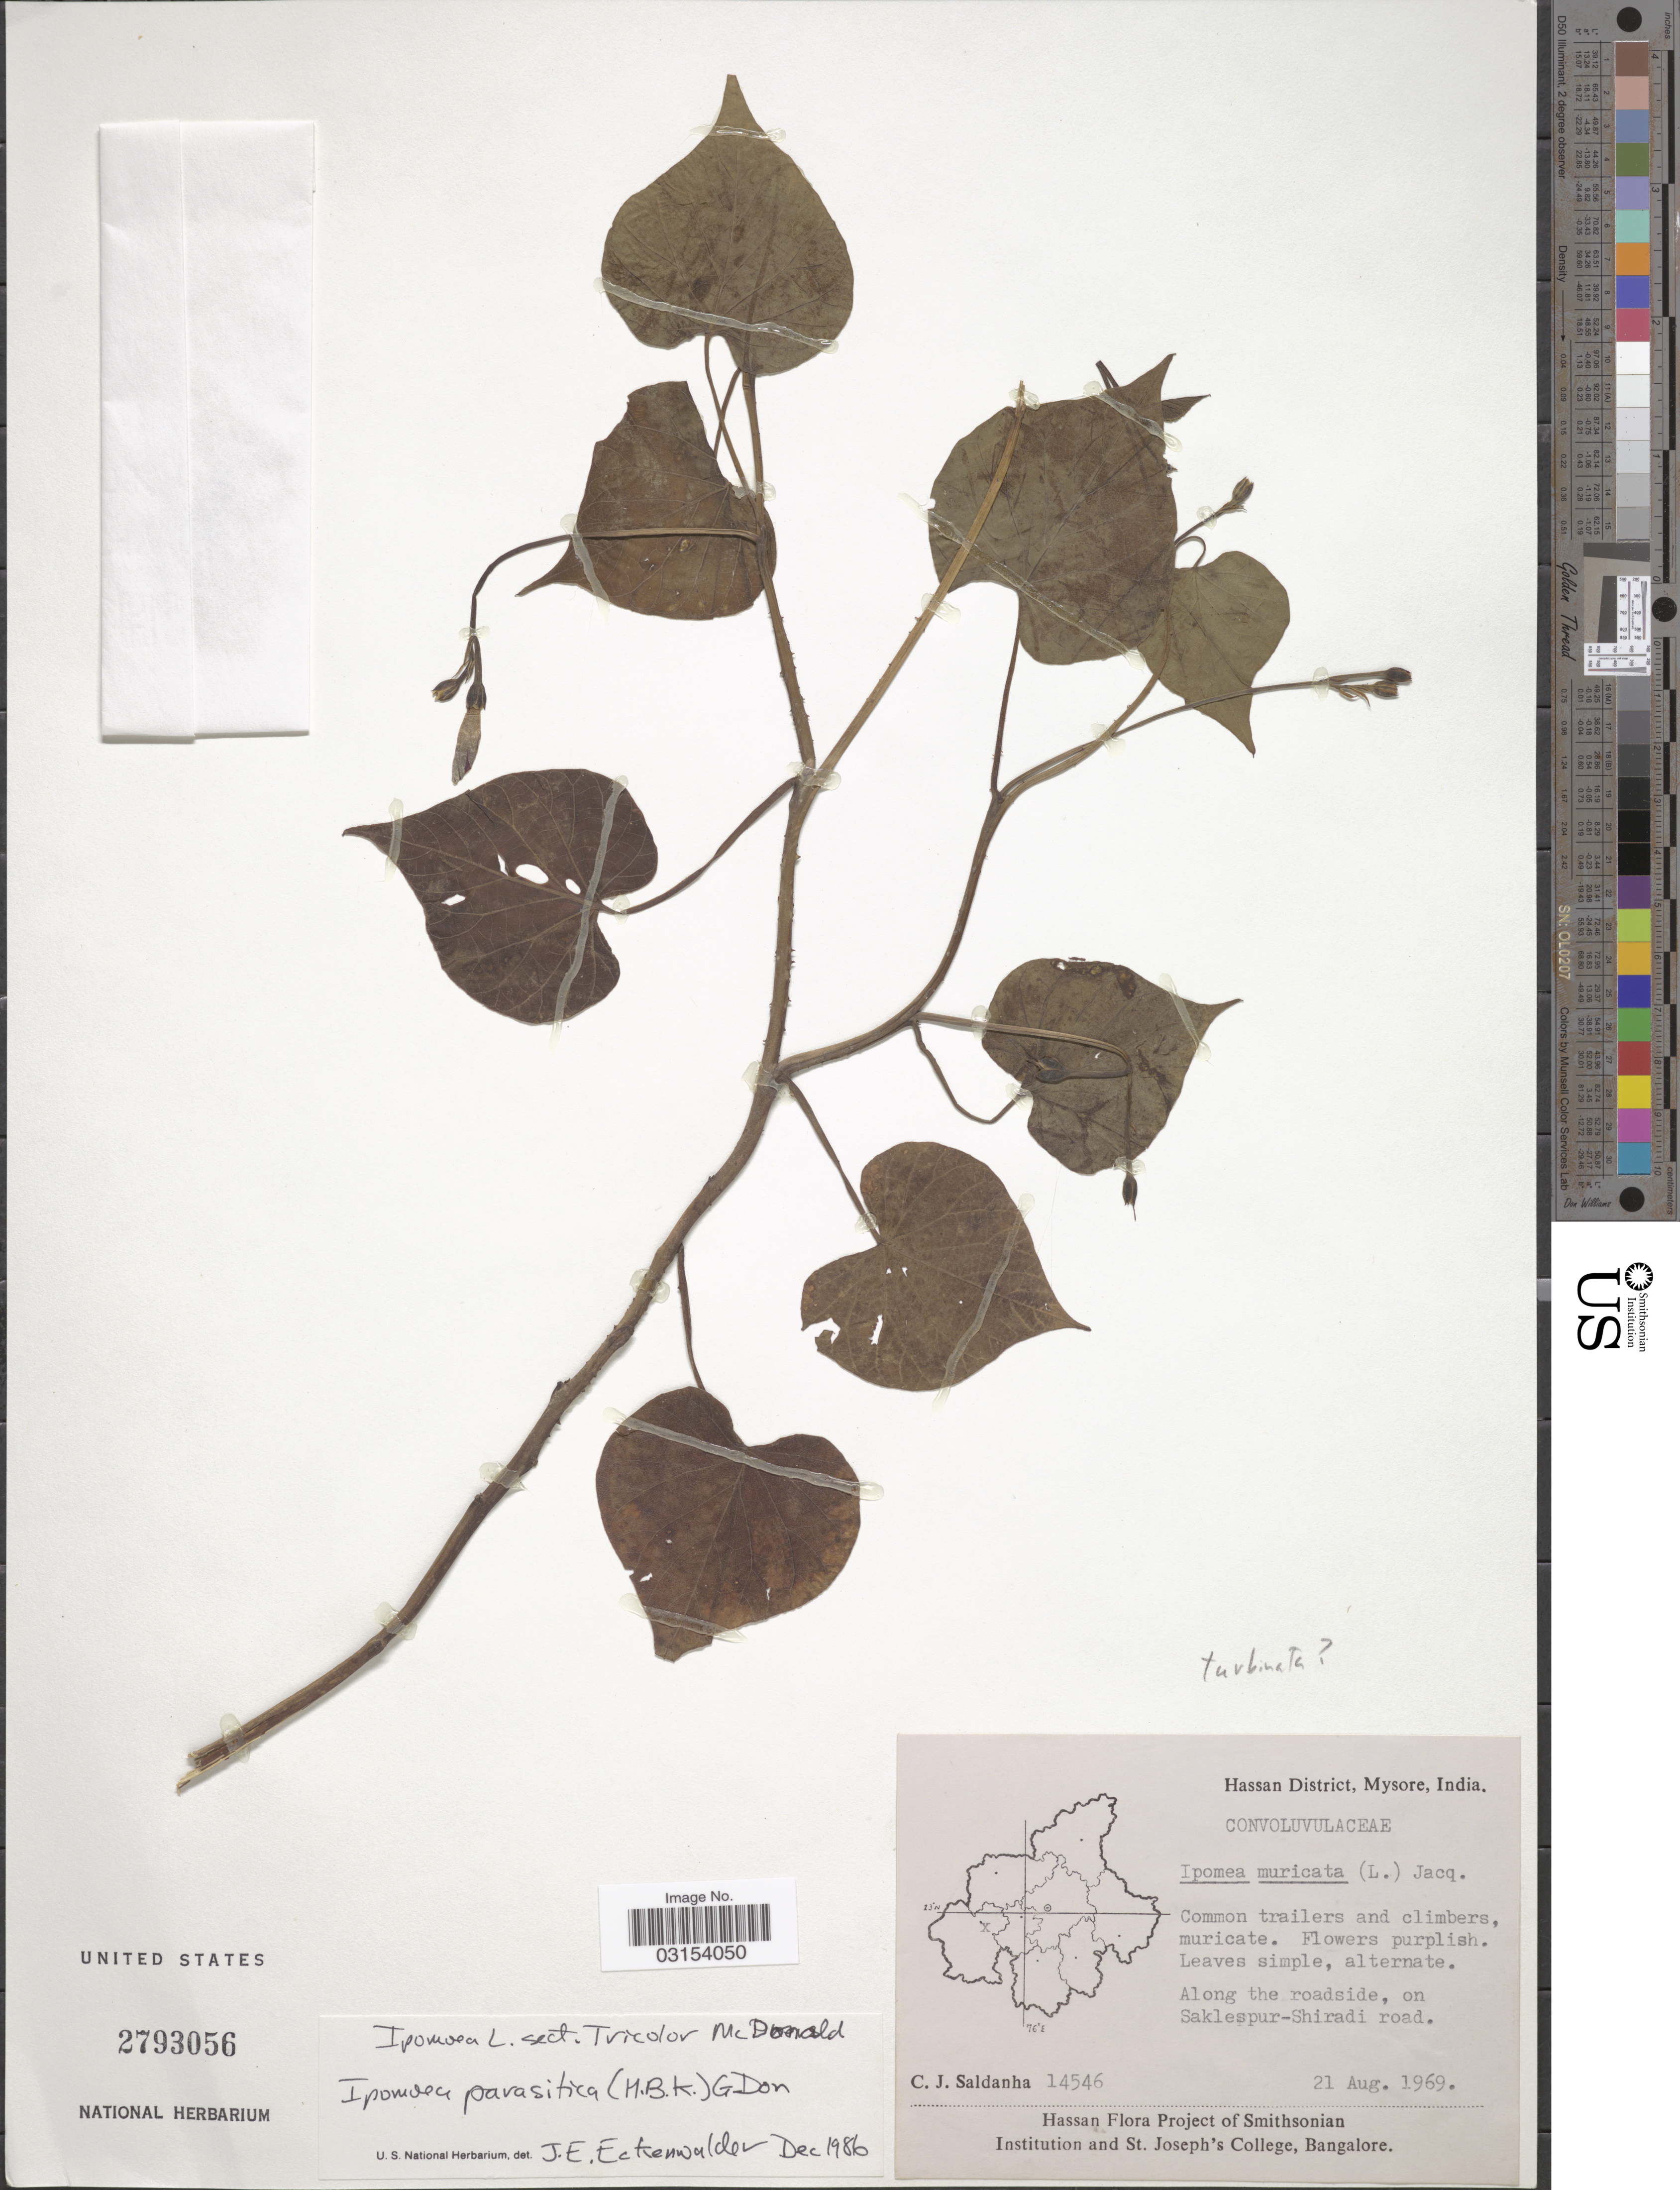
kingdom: Plantae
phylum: Tracheophyta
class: Magnoliopsida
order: Solanales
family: Convolvulaceae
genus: Ipomoea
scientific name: Ipomoea parasitica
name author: (Kunth) G. Don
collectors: C. J. Saldanha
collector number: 14546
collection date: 1969-08-21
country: India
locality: Hassan District, Mysore, India, Along the roadside, on Saklespur-Shiradi road.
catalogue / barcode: US 2793056